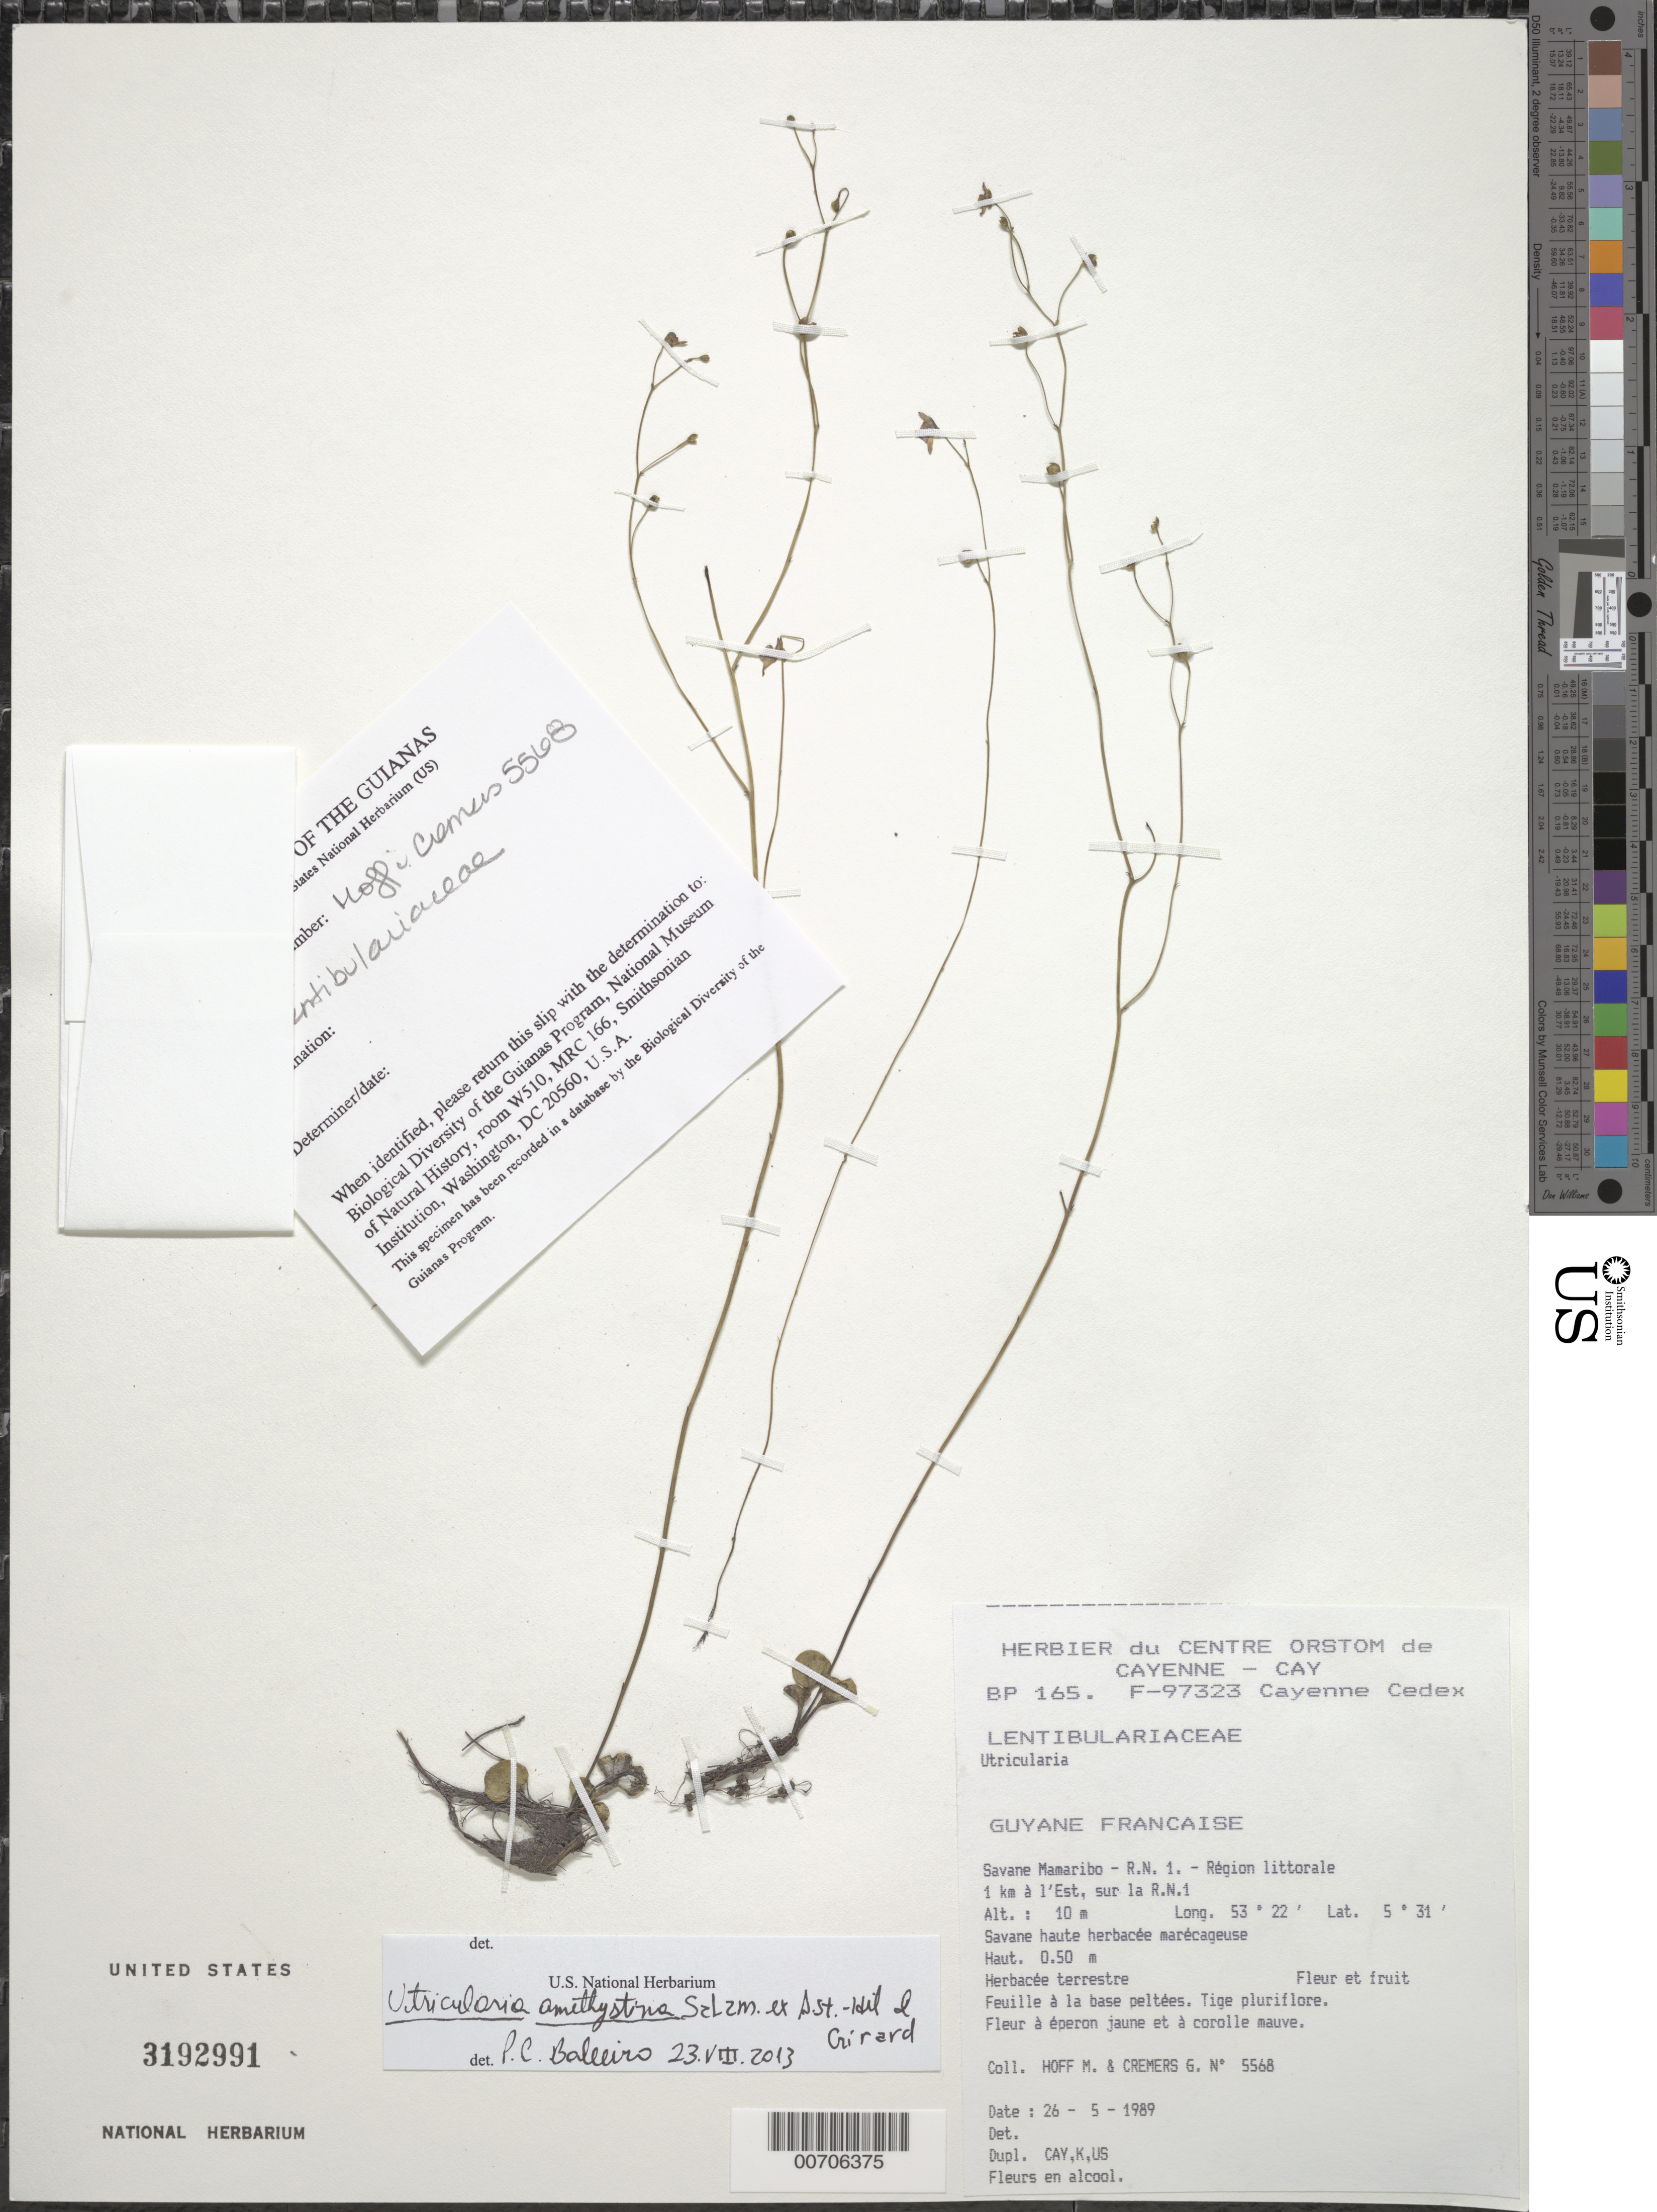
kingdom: Plantae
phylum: Tracheophyta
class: Magnoliopsida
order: Lamiales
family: Lentibulariaceae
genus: Utricularia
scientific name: Utricularia amethystina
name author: Salzm. ex A. St.-Hil. & Girard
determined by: Baleeiro, P. C.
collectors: M. Hoff & G. Cremers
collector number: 5568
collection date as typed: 26-May-89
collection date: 1989-05-26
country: French Guiana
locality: Savane Mamaribo, R.N. 1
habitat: Savanne haute herbacée marécageuse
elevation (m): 10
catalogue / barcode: US 3192991